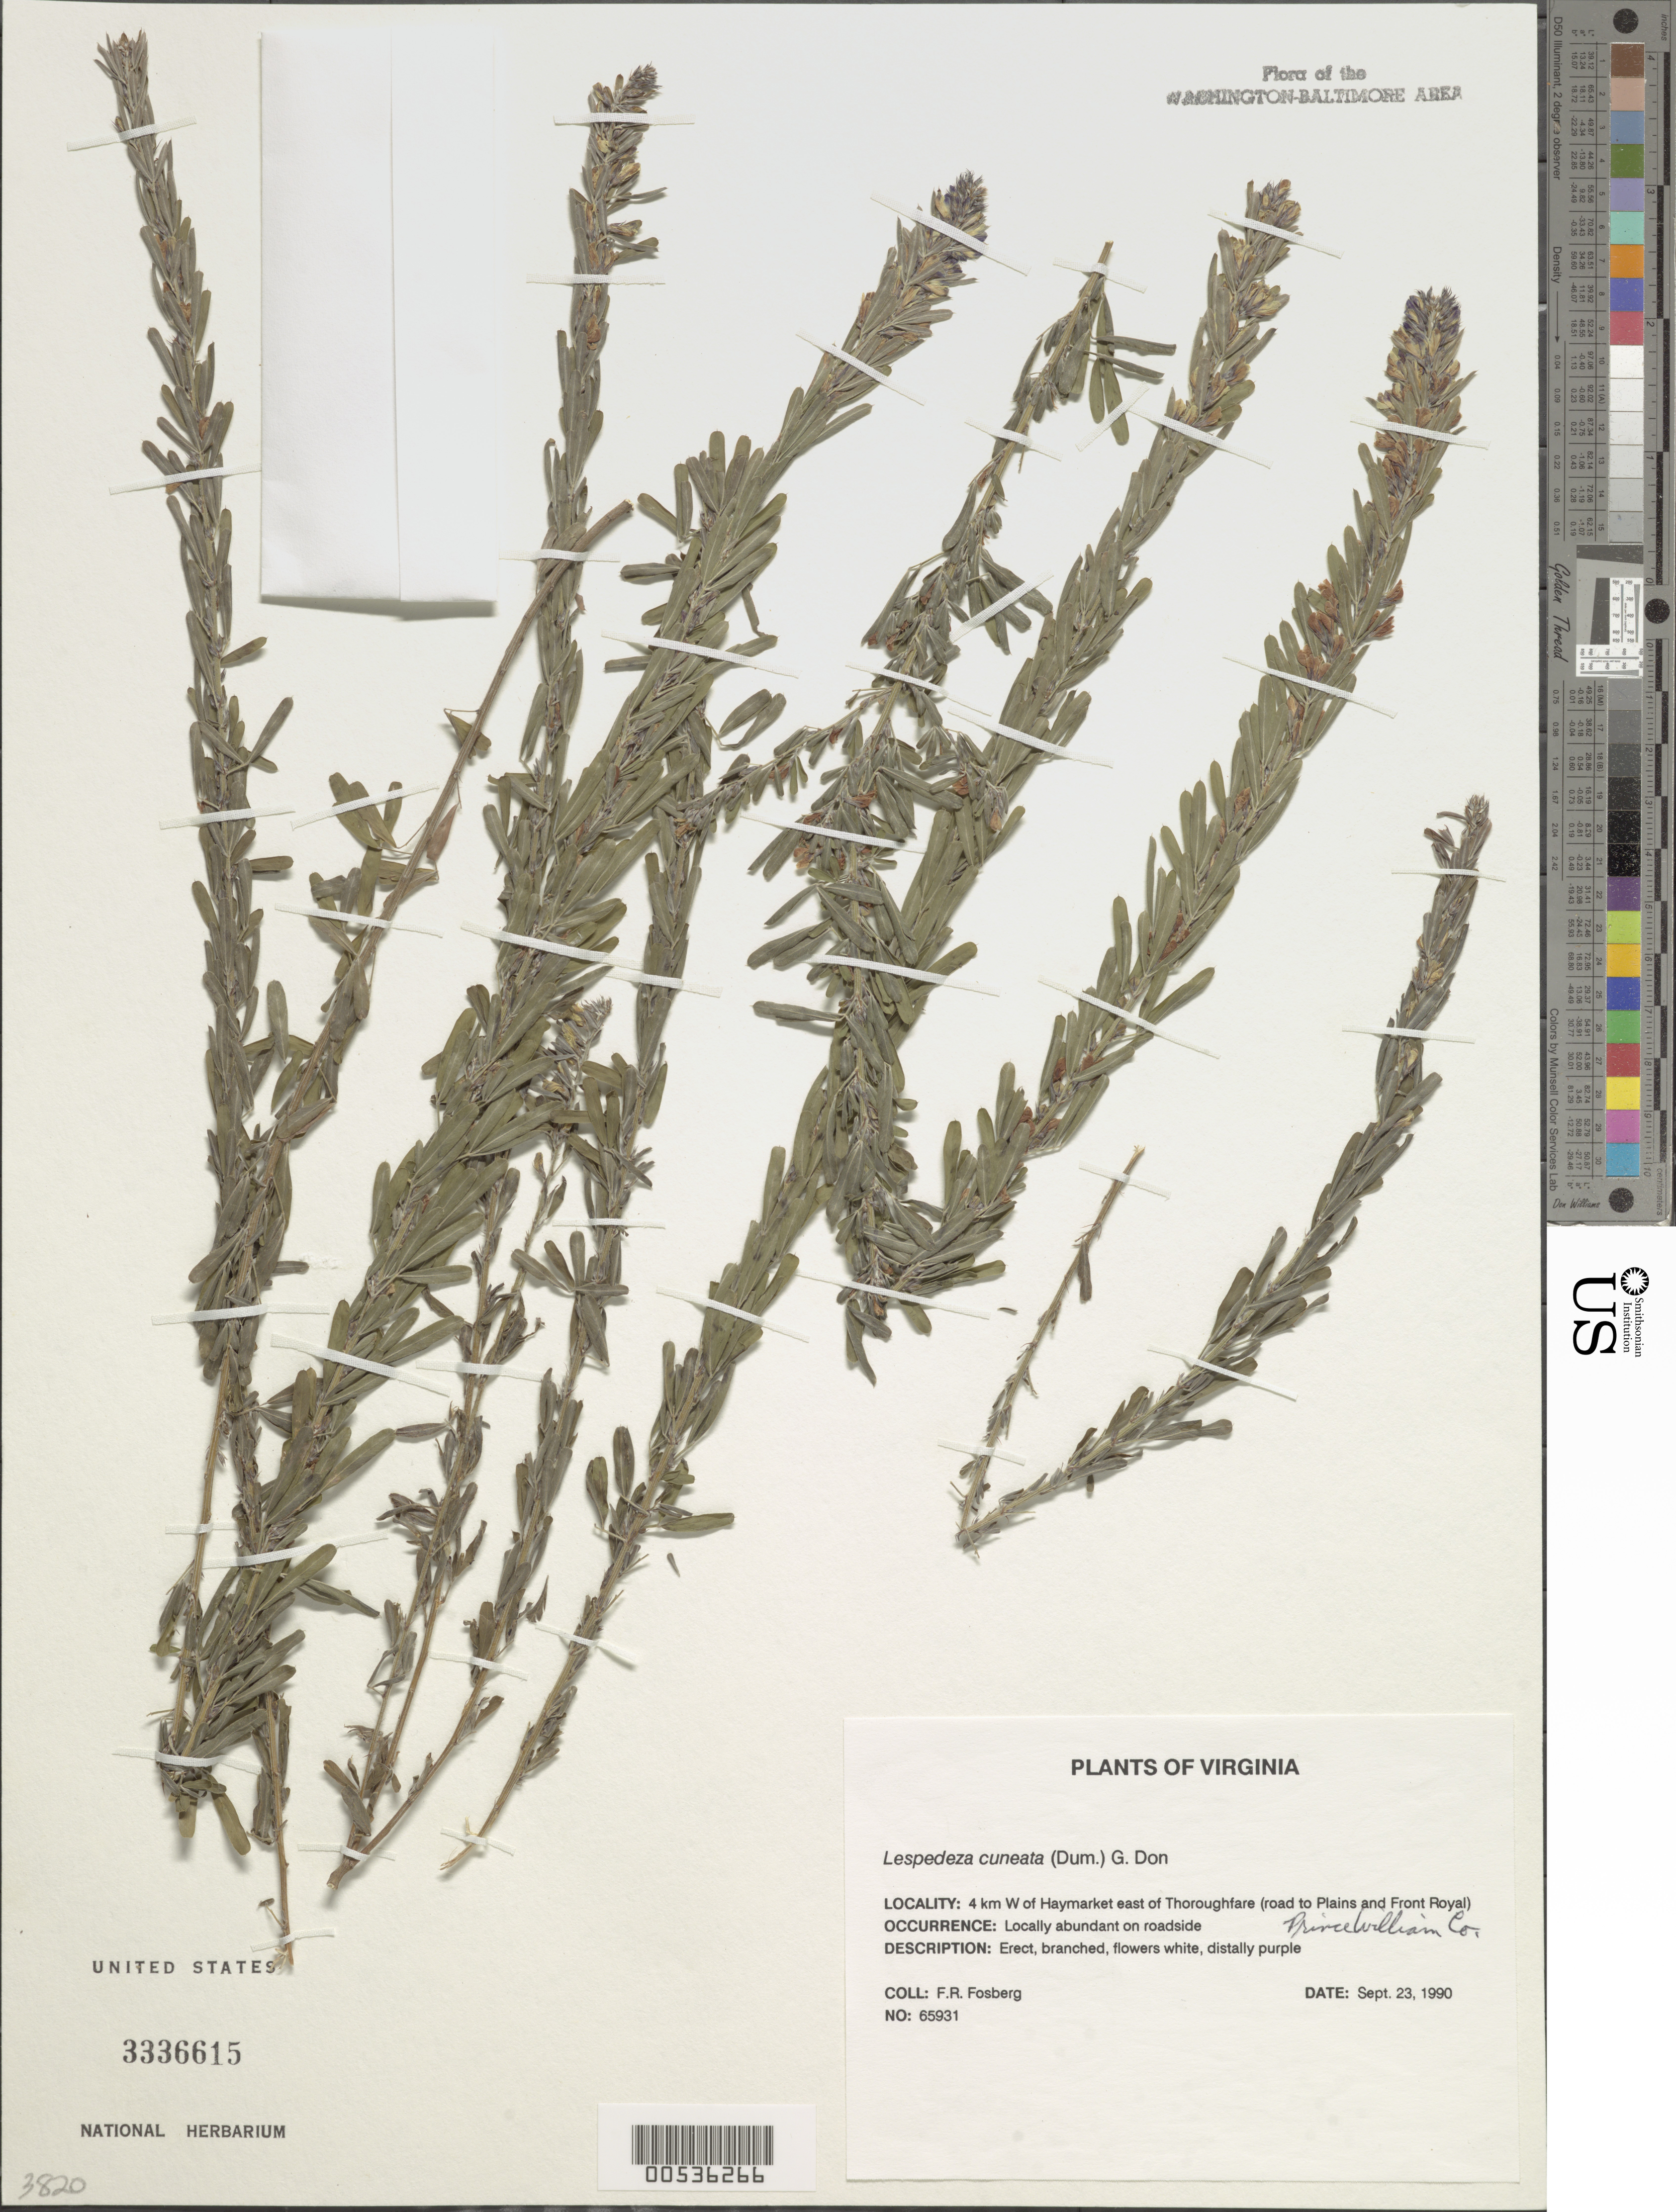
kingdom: Plantae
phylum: Tracheophyta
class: Magnoliopsida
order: Fabales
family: Fabaceae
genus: Lespedeza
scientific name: Lespedeza cuneata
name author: (Dum. Cours.) G. Don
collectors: F. R. Fosberg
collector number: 65931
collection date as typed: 23 Sep 1990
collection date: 1990-09-23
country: United States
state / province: Virginia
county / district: Prince William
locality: W of Haymarket, E of Thorofare (road to Plains and Front Royal)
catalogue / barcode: US 3336615